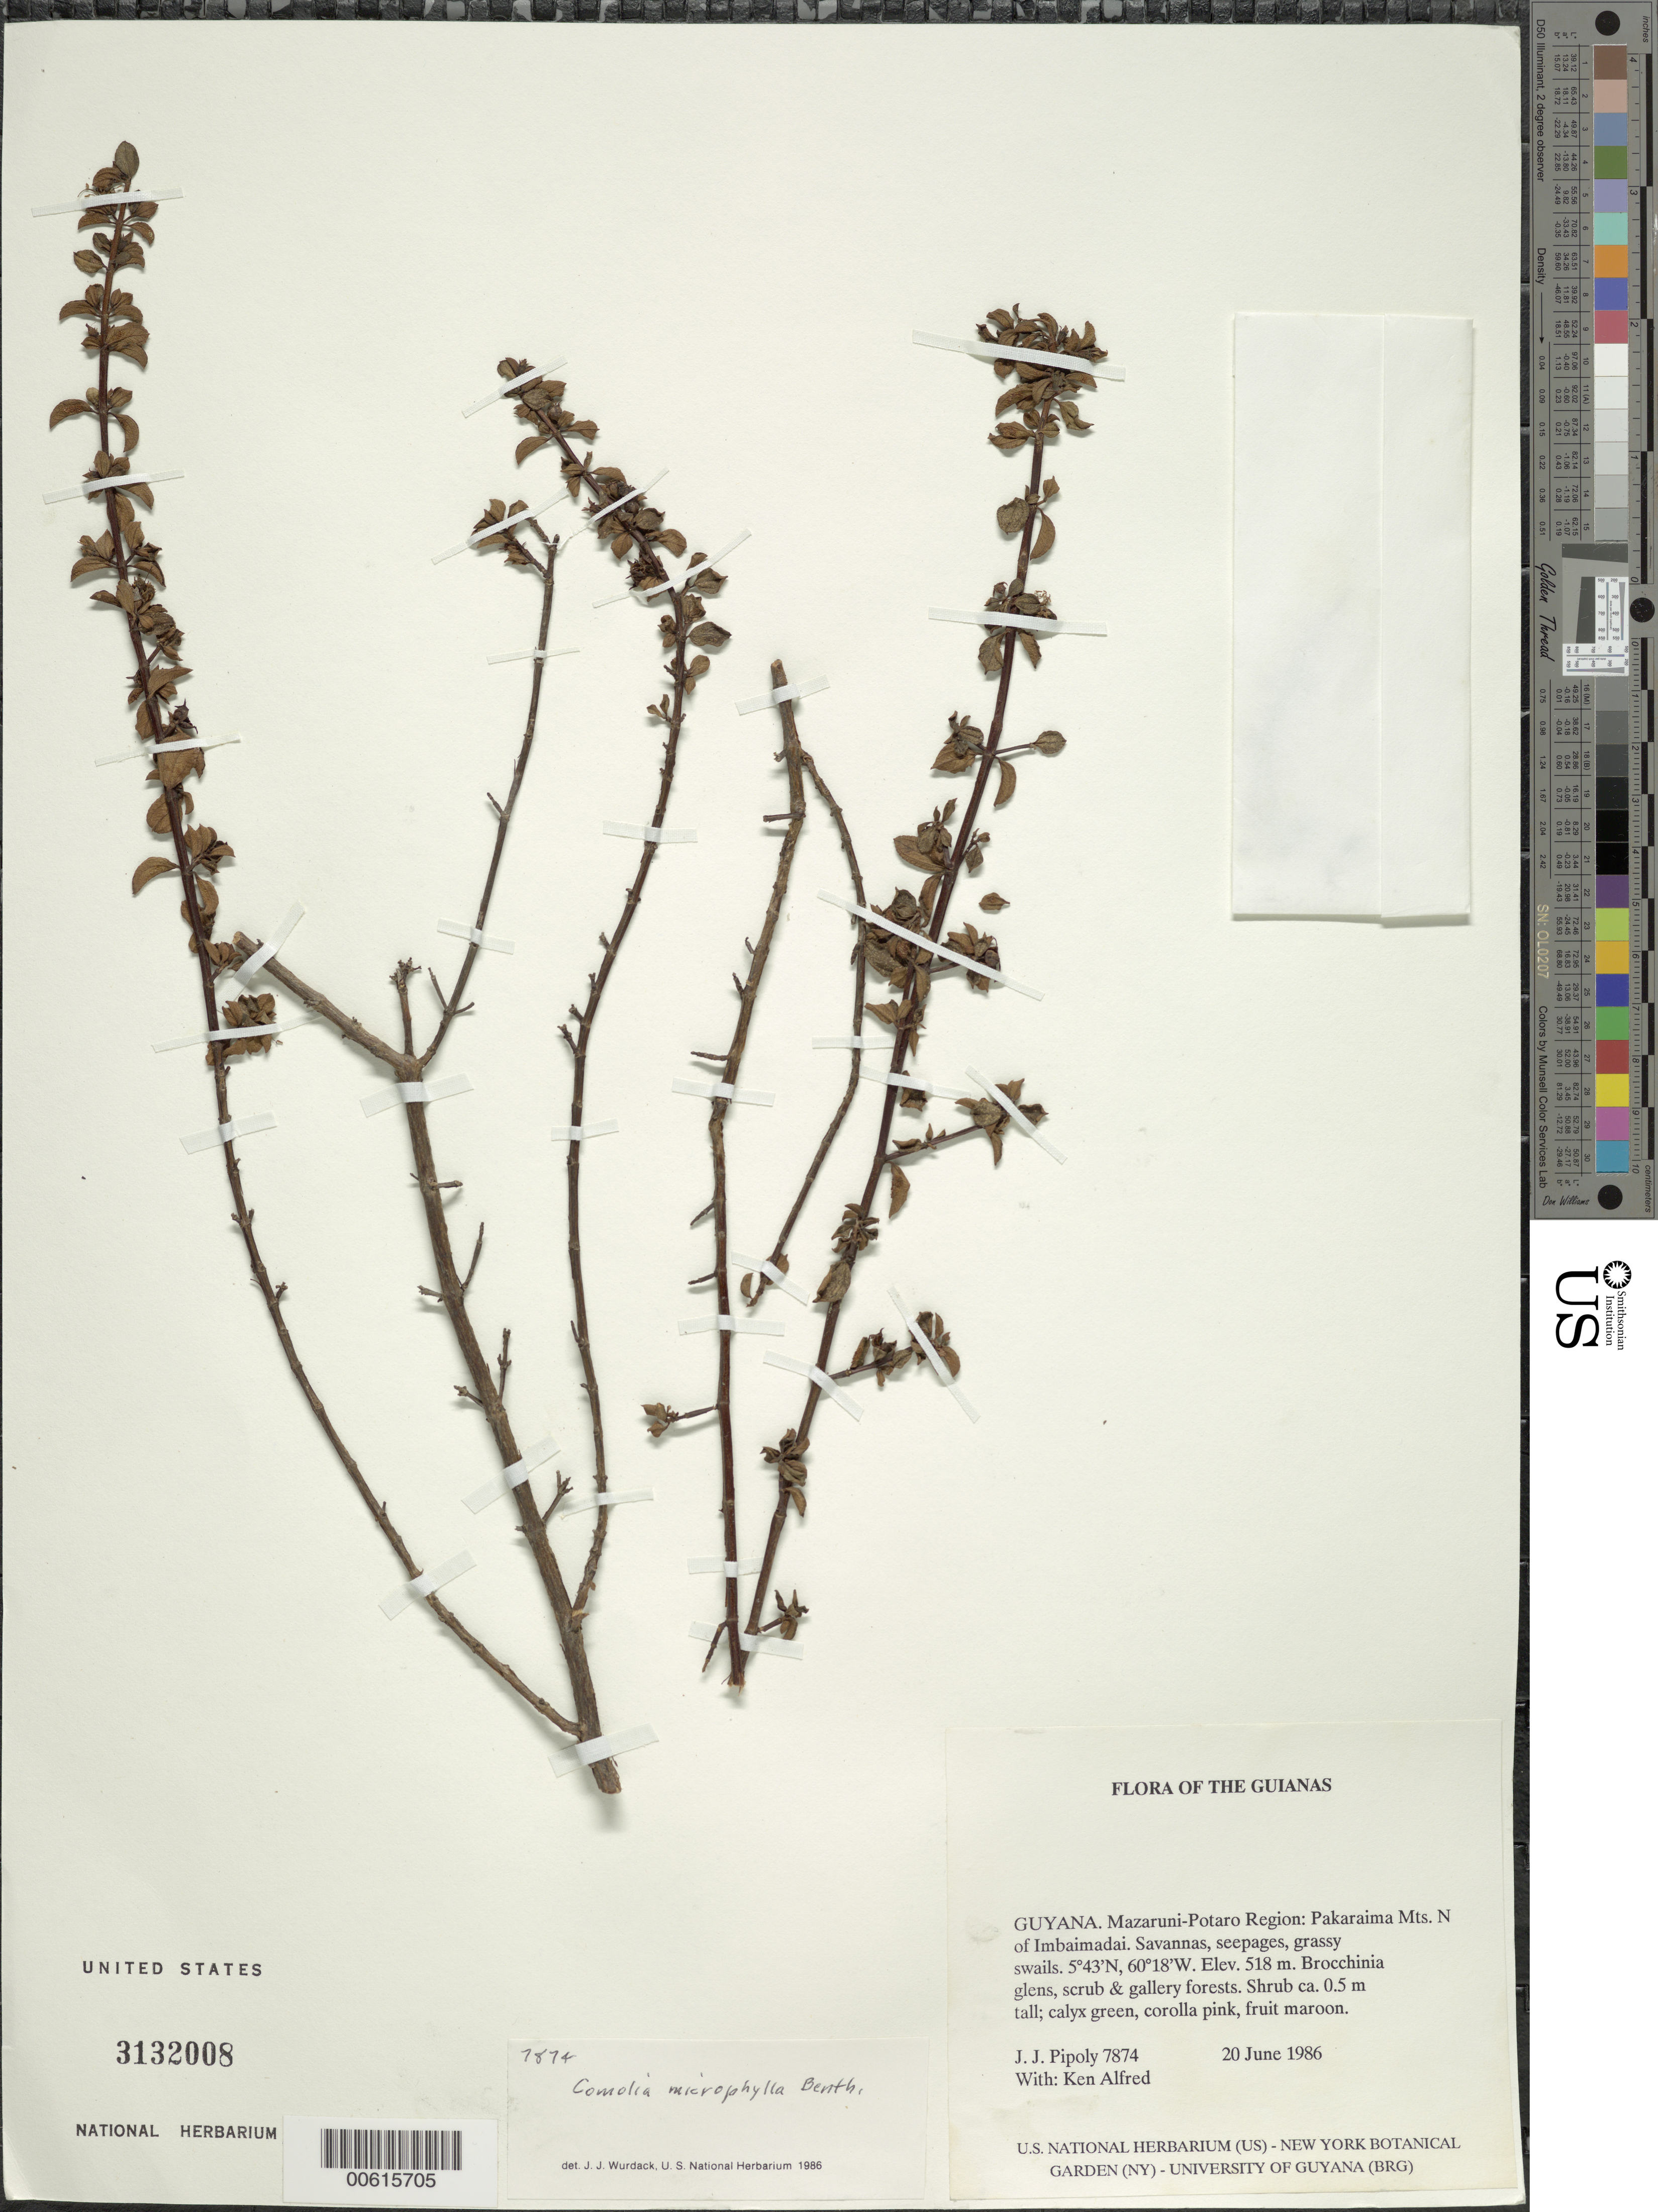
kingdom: Plantae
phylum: Tracheophyta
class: Magnoliopsida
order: Myrtales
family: Melastomataceae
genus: Comolia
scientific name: Comolia microphylla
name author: Benth.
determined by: Wurdack, John J., (US), US (UNITED STATES)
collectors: J. J. Pipoly & K. Alfred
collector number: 7874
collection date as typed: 20 June 1986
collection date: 1986-06-20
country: Guyana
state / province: Cuyuni-Mazaruni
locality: Pakaraima Mts. N of Imbaimadai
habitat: Savannas, seepages, grassy swails, Brocchinia glens, scrub & gallery forests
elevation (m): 518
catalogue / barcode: US 3132008